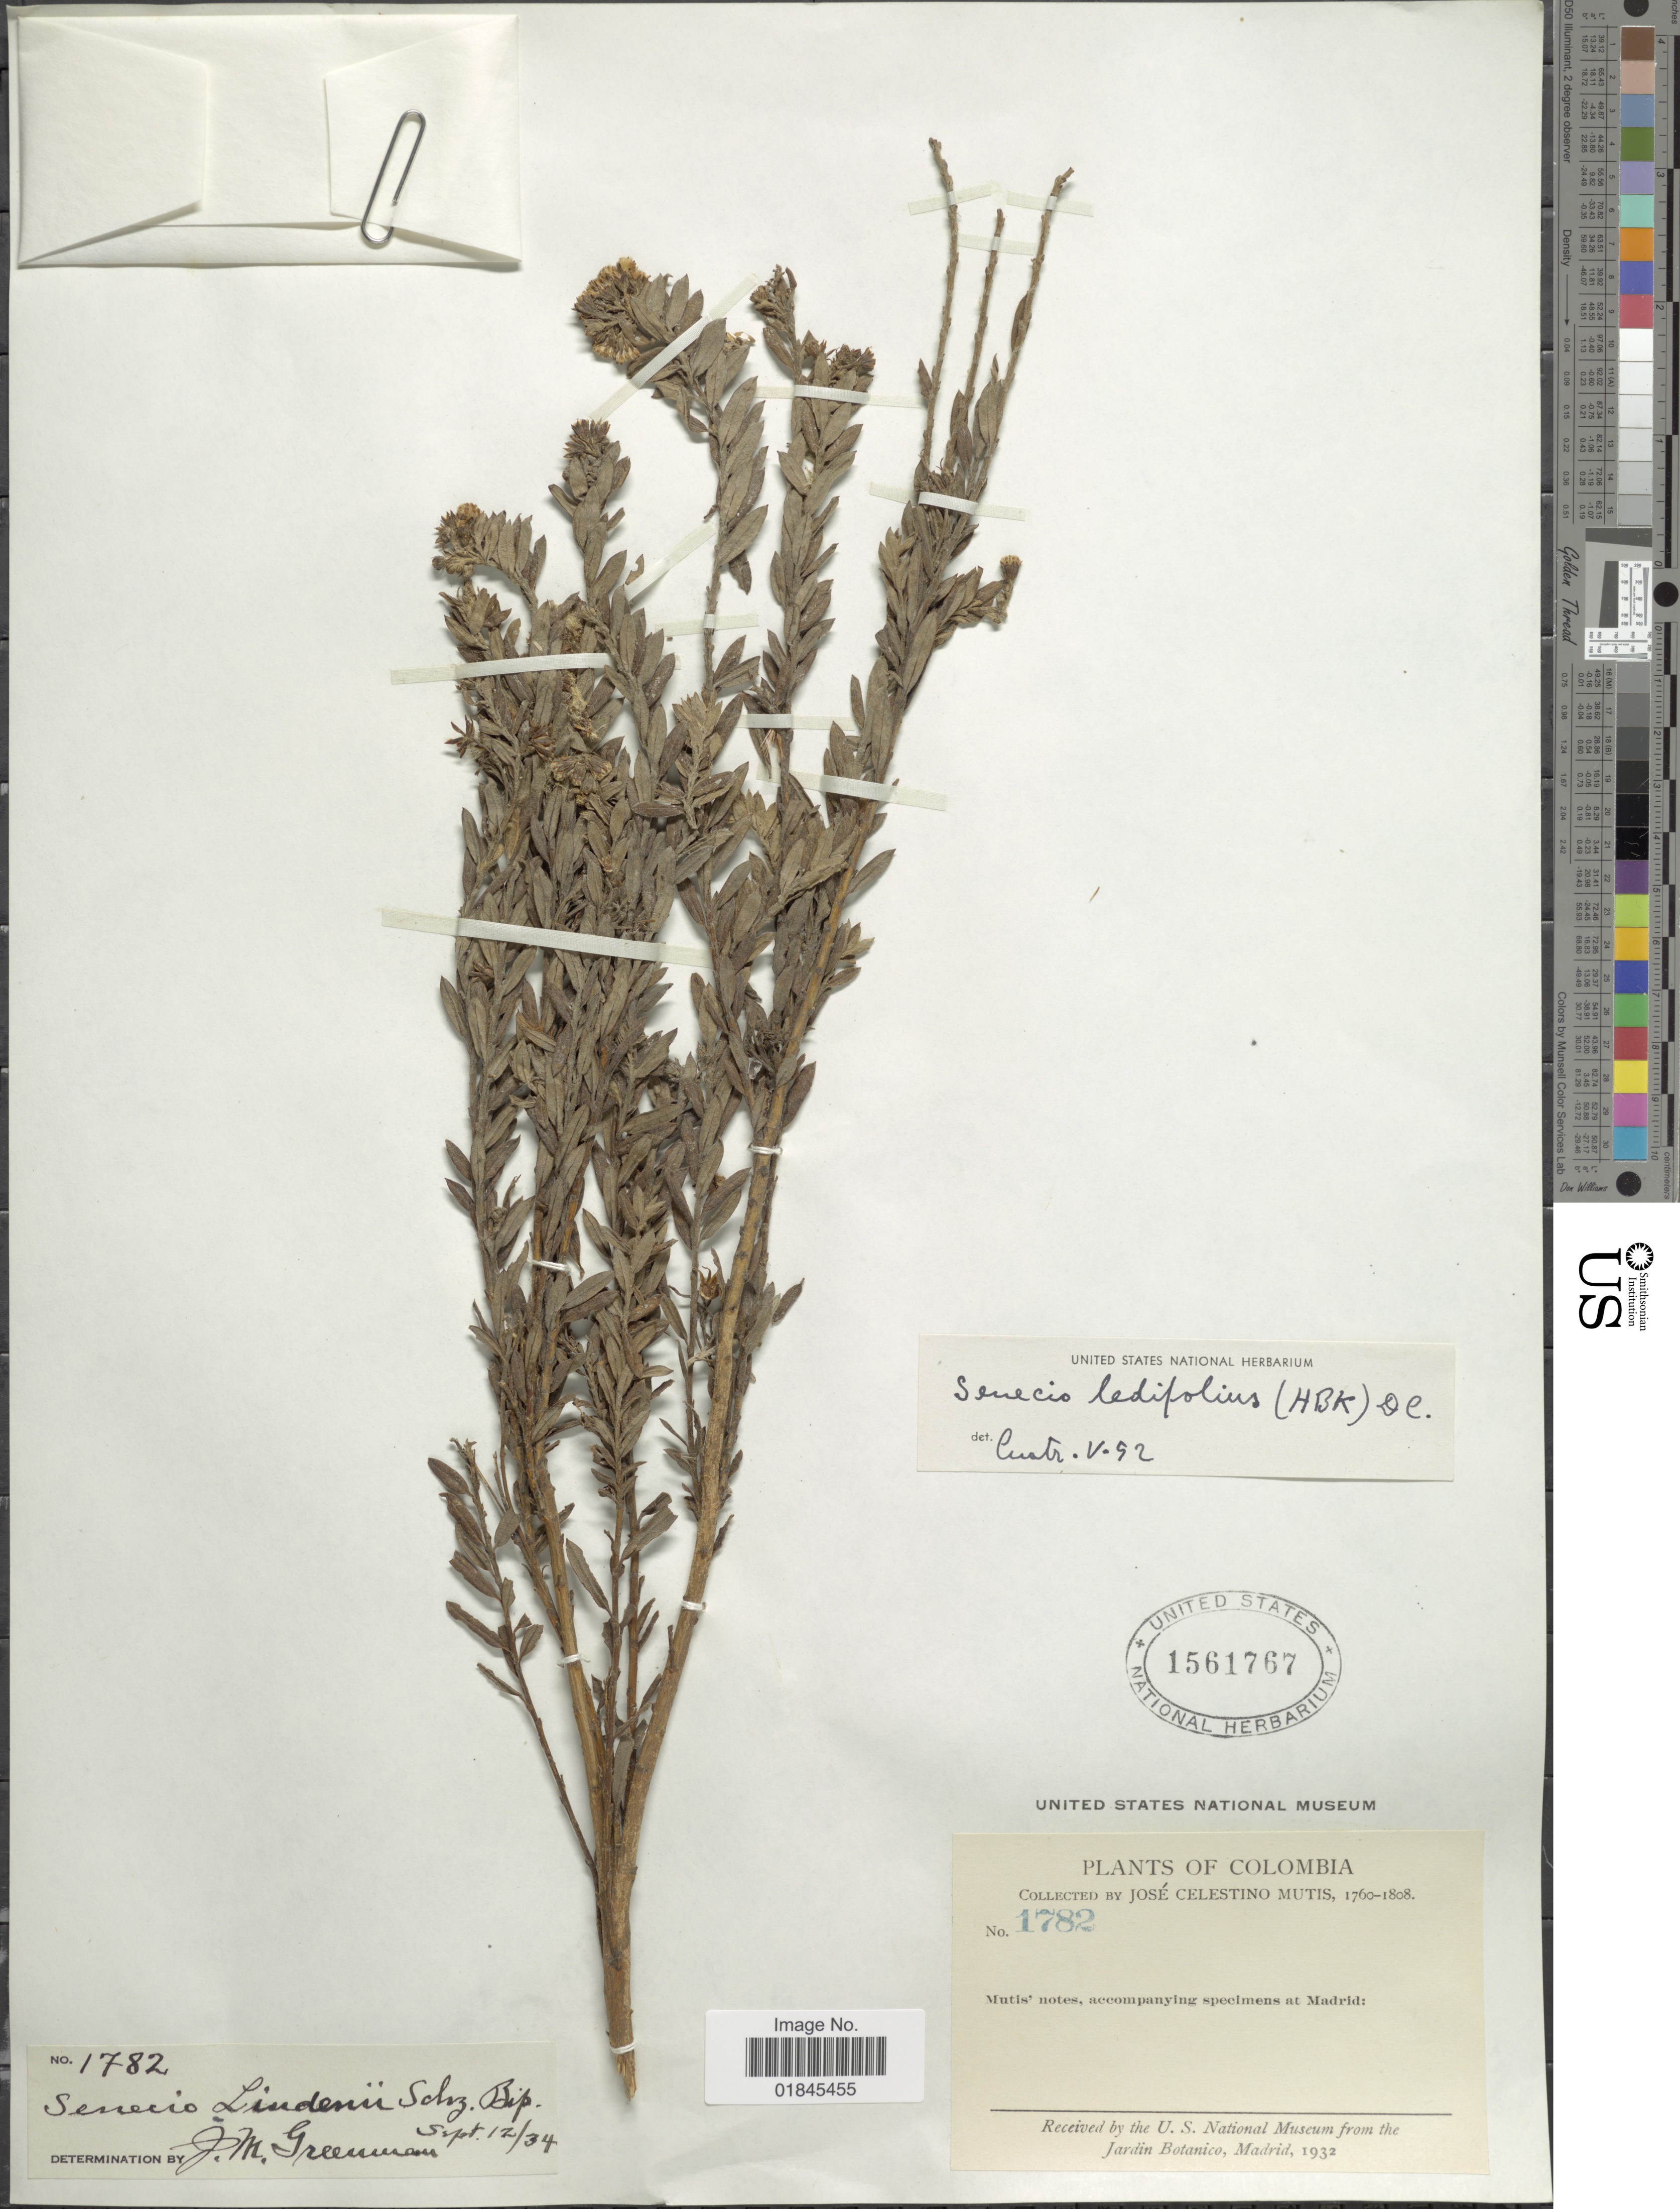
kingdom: Plantae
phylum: Tracheophyta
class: Magnoliopsida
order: Asterales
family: Asteraceae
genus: Pentacalia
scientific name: Pentacalia ledifolia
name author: (Kunth) Cuatrec.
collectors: J. C. B. Mutis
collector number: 1782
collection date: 1760/1808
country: Colombia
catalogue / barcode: US 1561767